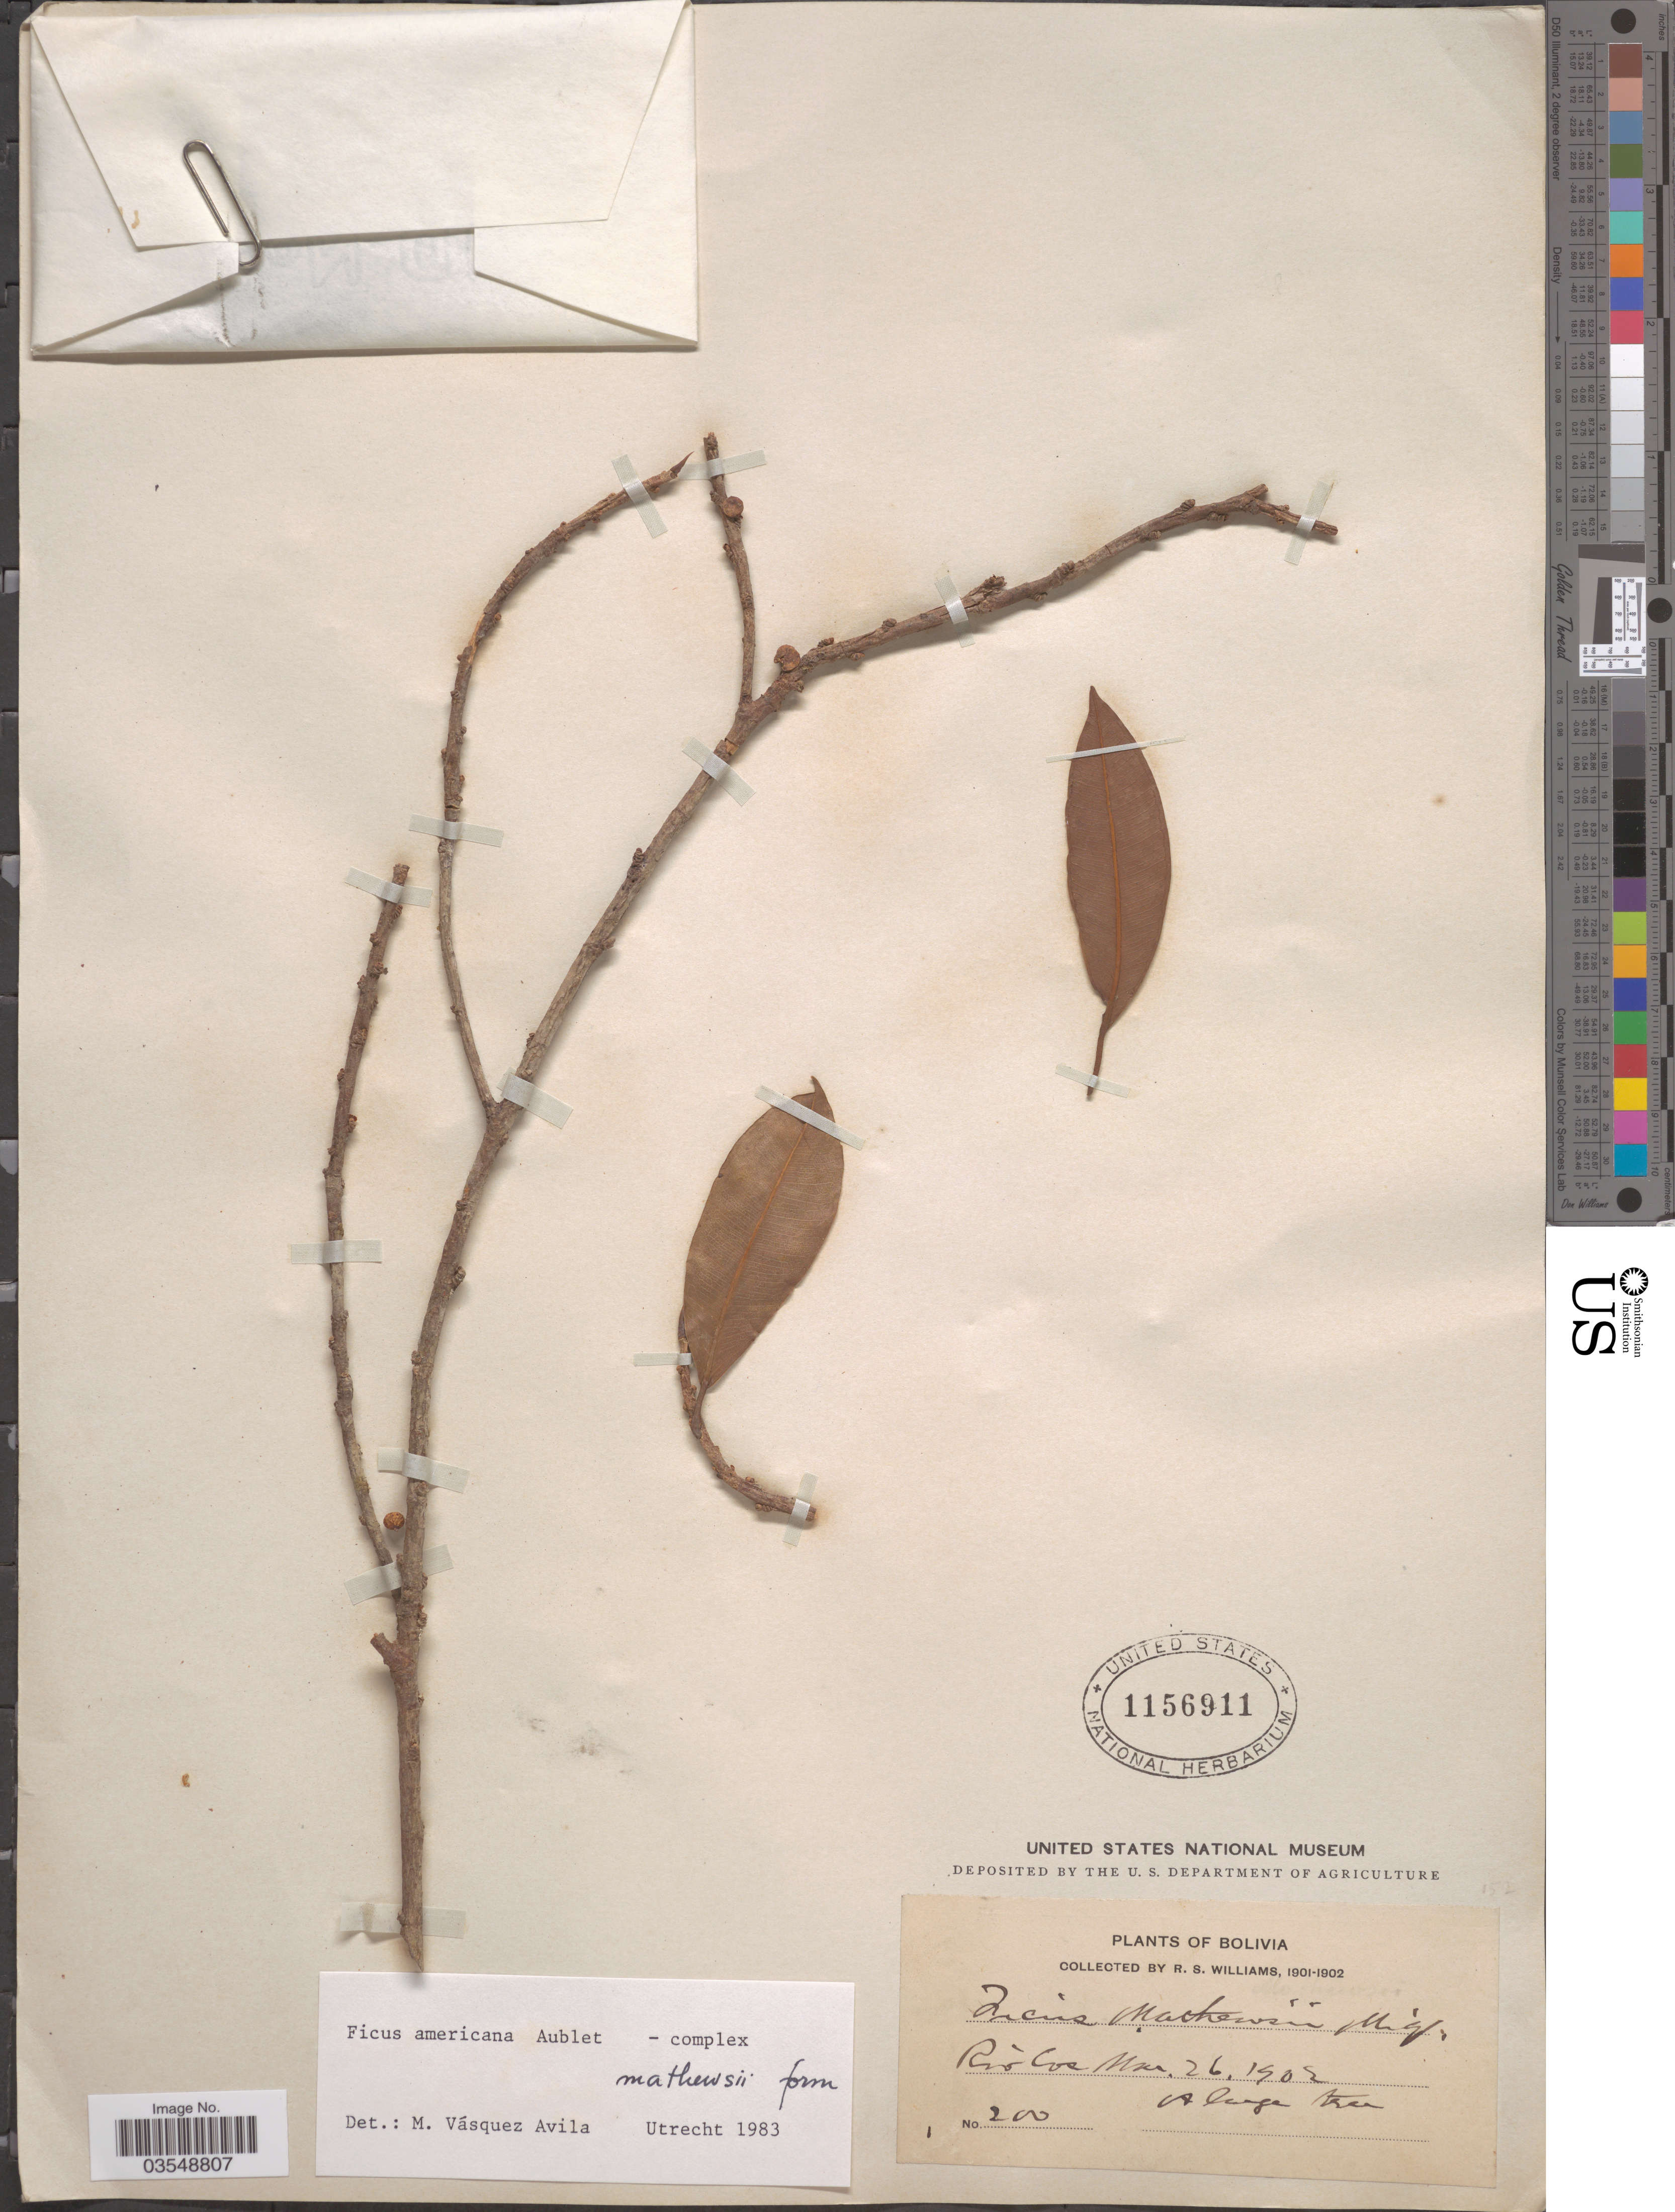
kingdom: Plantae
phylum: Tracheophyta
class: Magnoliopsida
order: Rosales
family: Moraceae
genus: Ficus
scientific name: Ficus mathewsii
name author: (Miq.) Miq.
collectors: R. S. Williams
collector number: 200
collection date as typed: Mar. 26, 1902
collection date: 1902-03-26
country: Bolivia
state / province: La Paz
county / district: Franz Tamayo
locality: Rio Cocos (along trail from San Juan to San Rafael)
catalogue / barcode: US 1156911